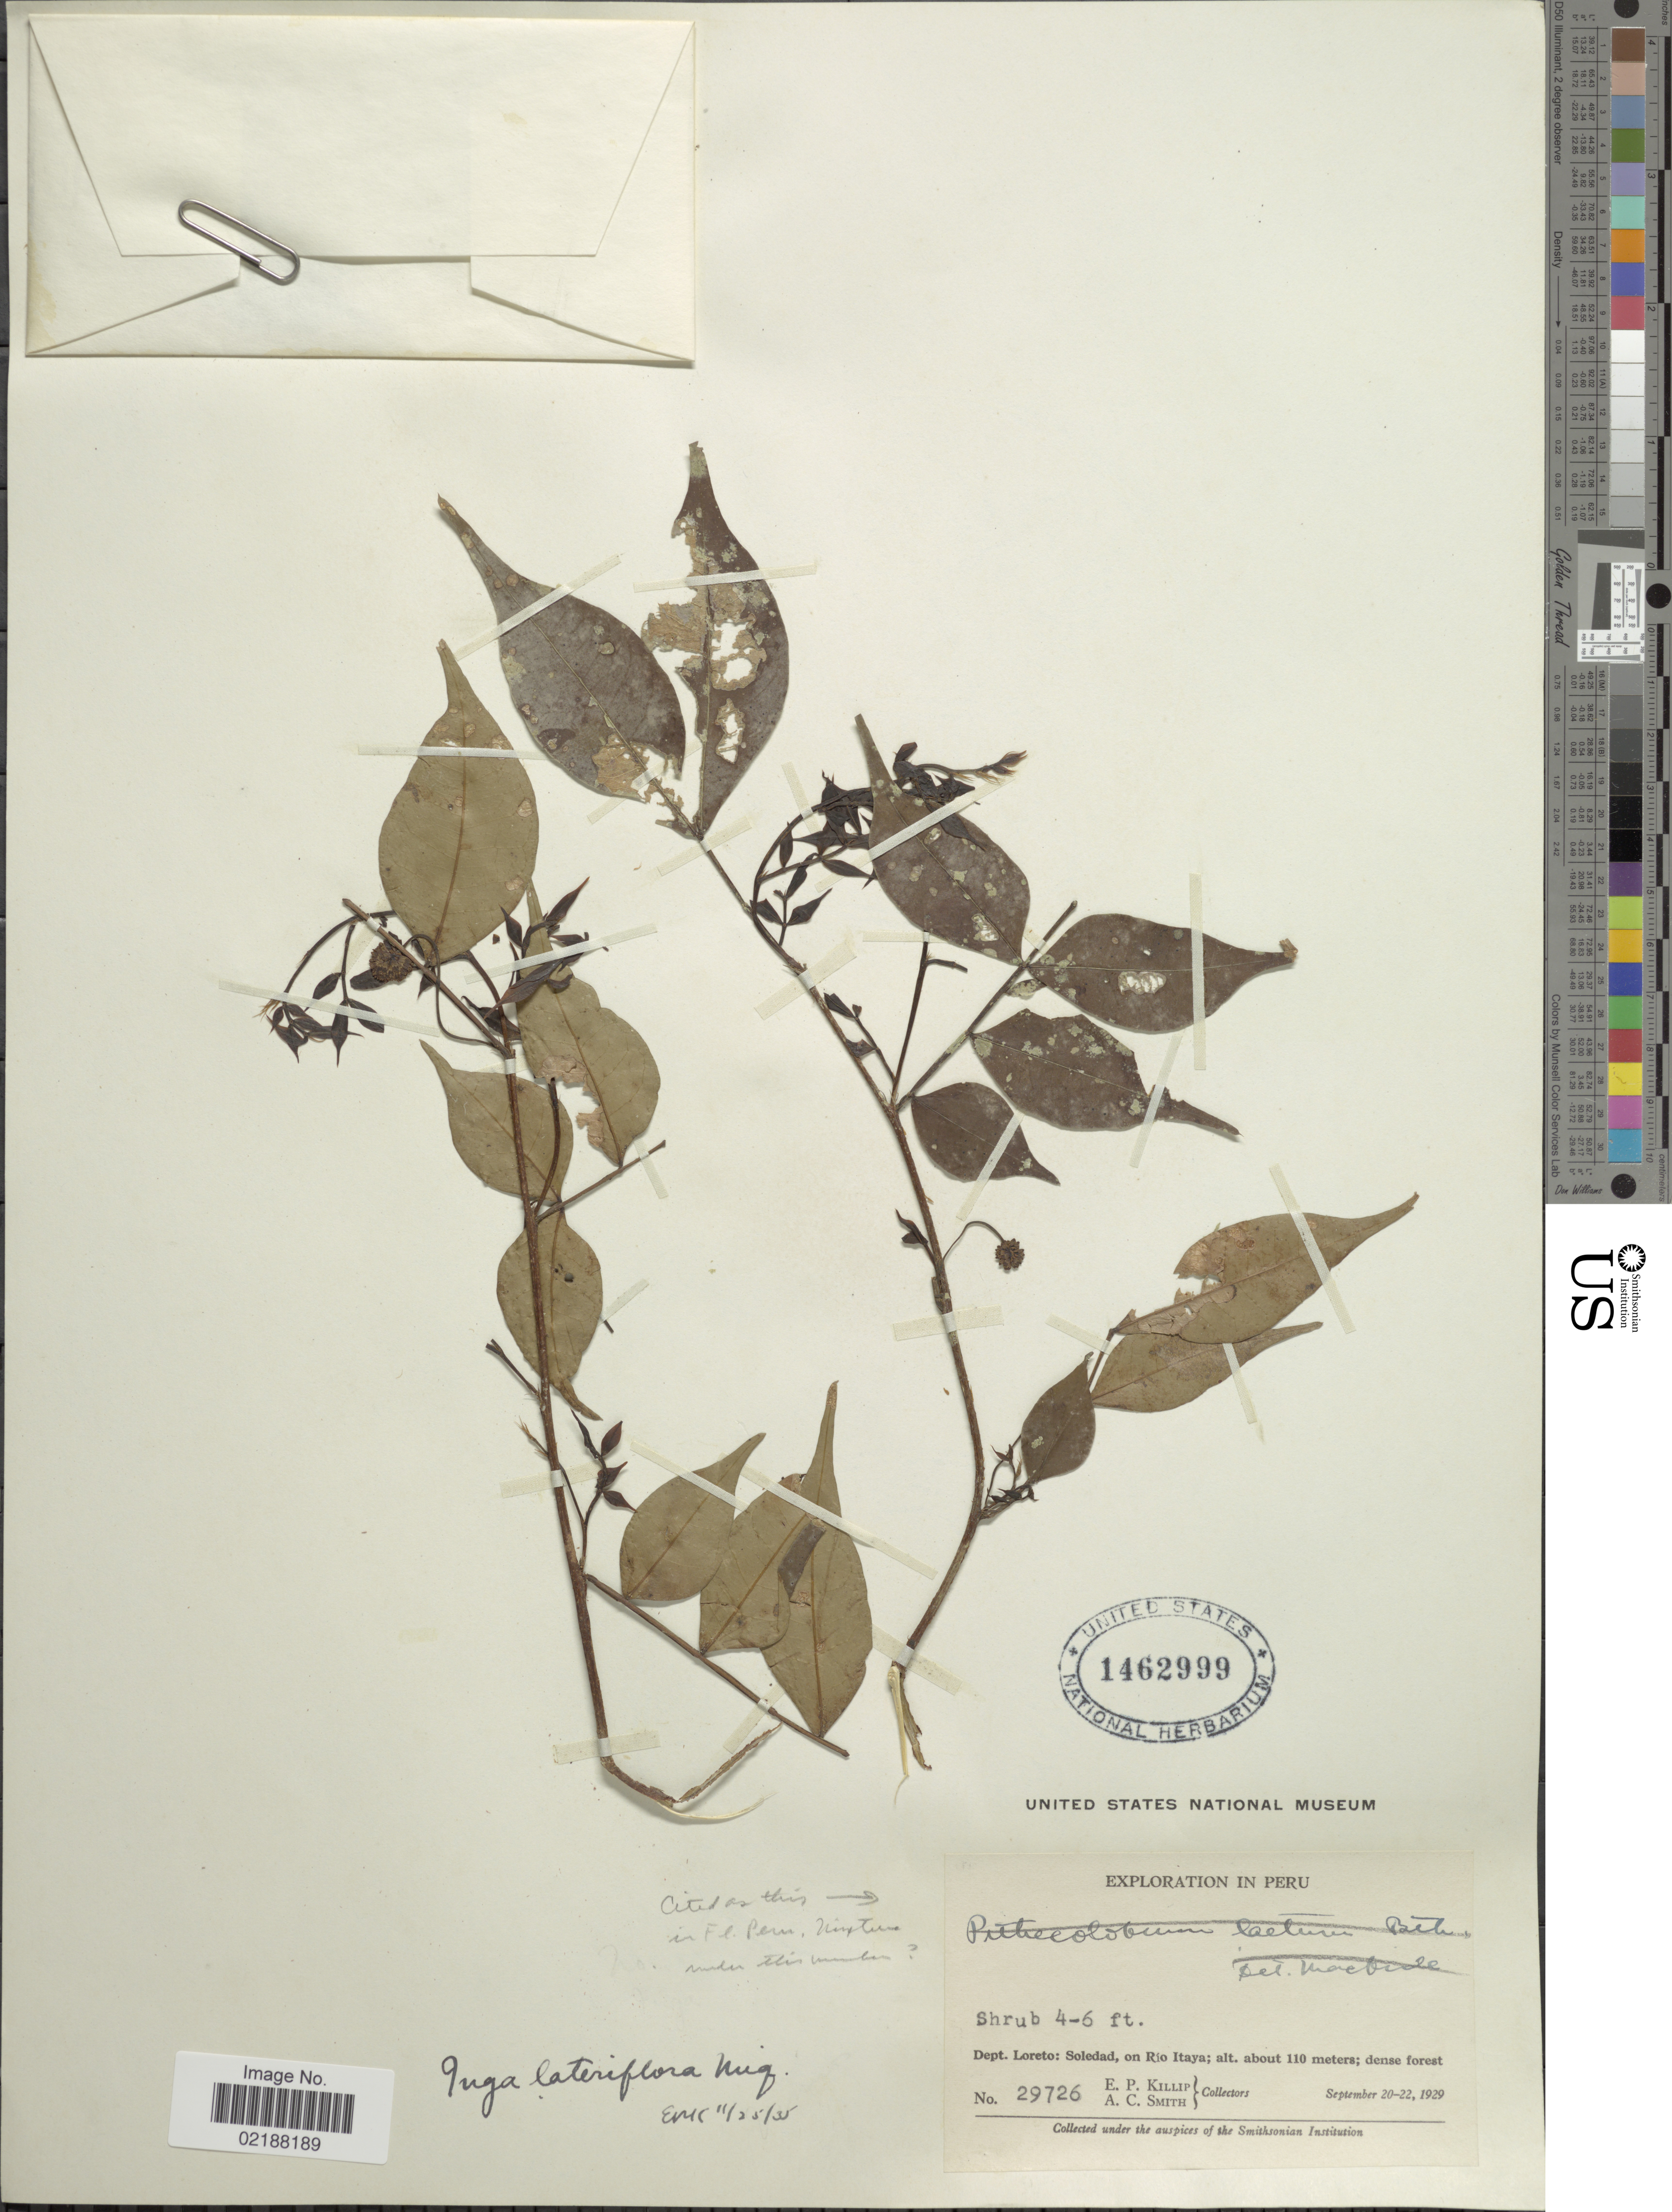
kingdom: Plantae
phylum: Tracheophyta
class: Magnoliopsida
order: Fabales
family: Fabaceae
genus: Inga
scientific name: Inga lateriflora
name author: Miq.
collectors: E. P. Killip & A. C. Smith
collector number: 29726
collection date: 1929-09-20/1929-09-22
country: Peru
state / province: Loreto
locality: Dept. Loreto: Soledad, on Rio Itaya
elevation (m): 110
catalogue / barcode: US 1462999